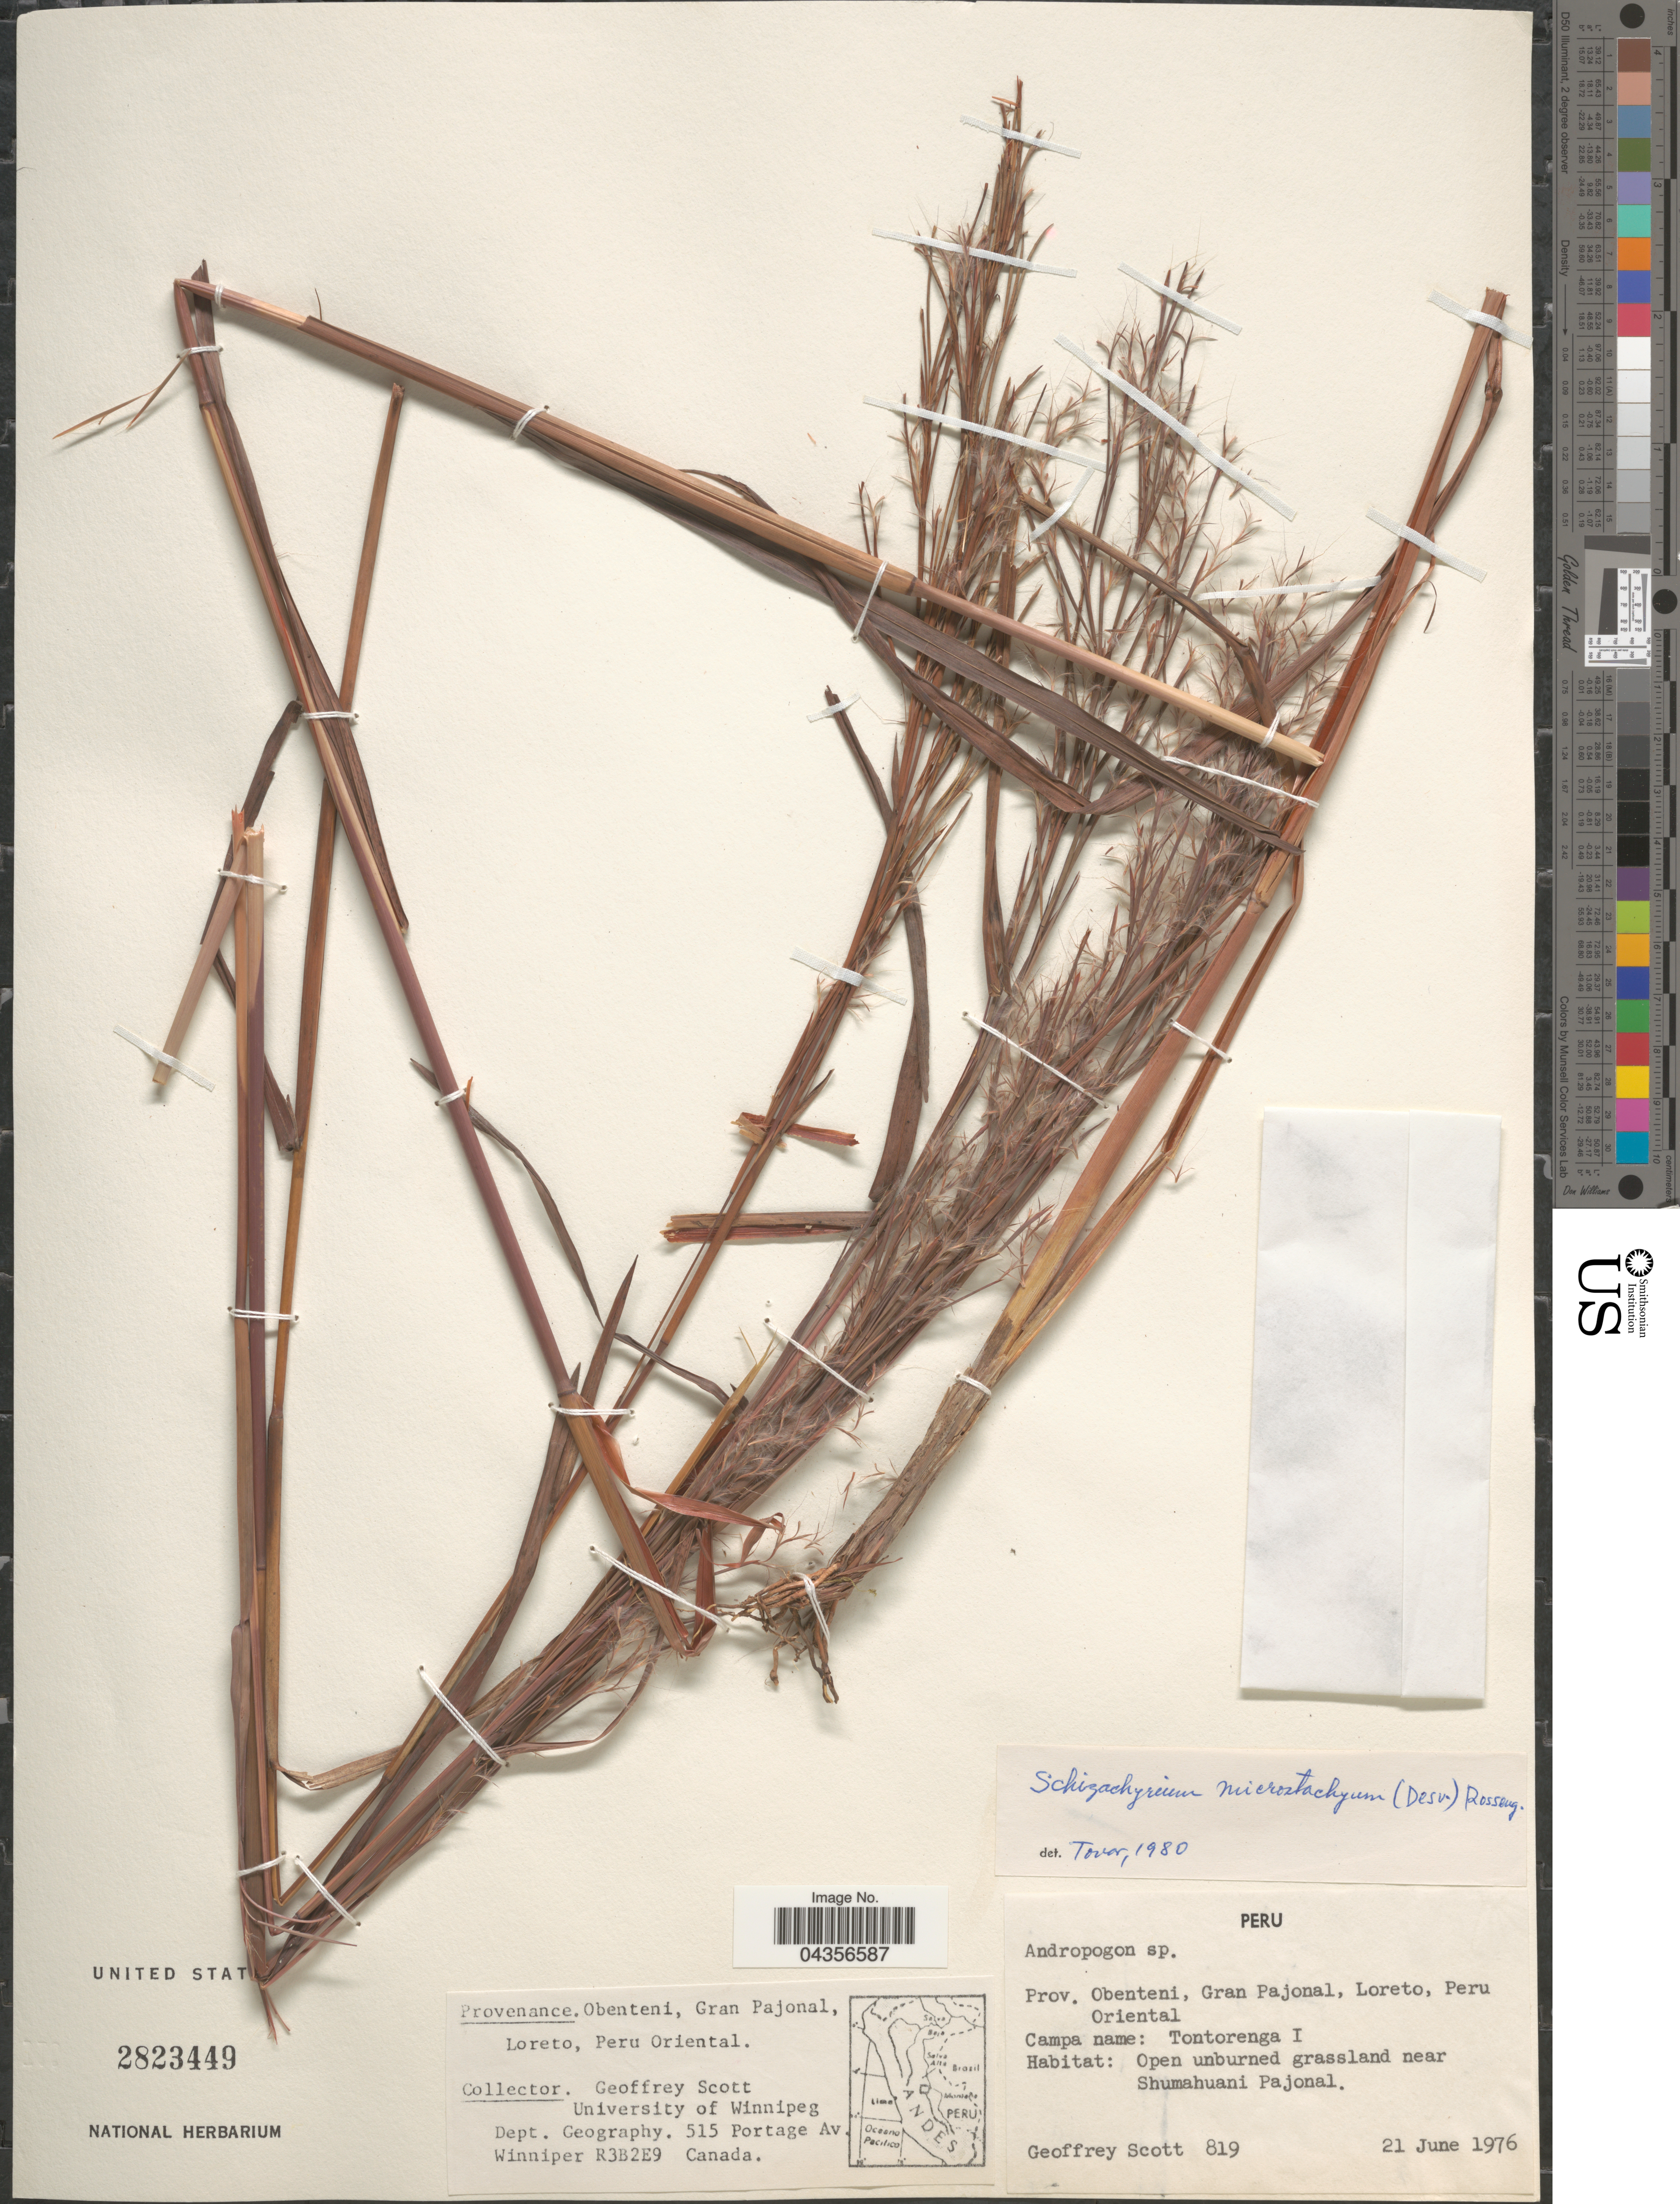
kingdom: Plantae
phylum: Tracheophyta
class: Liliopsida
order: Poales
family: Poaceae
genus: Schizachyrium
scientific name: Schizachyrium microstachyum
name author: (Desv. ex Ham.) Roseng. et al.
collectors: G. Scott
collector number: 819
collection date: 1976-06-21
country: Peru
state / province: Loreto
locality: Prov. Obenteni, Gran Pajonal, Loreto, Peru Oriental.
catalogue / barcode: US 2823449